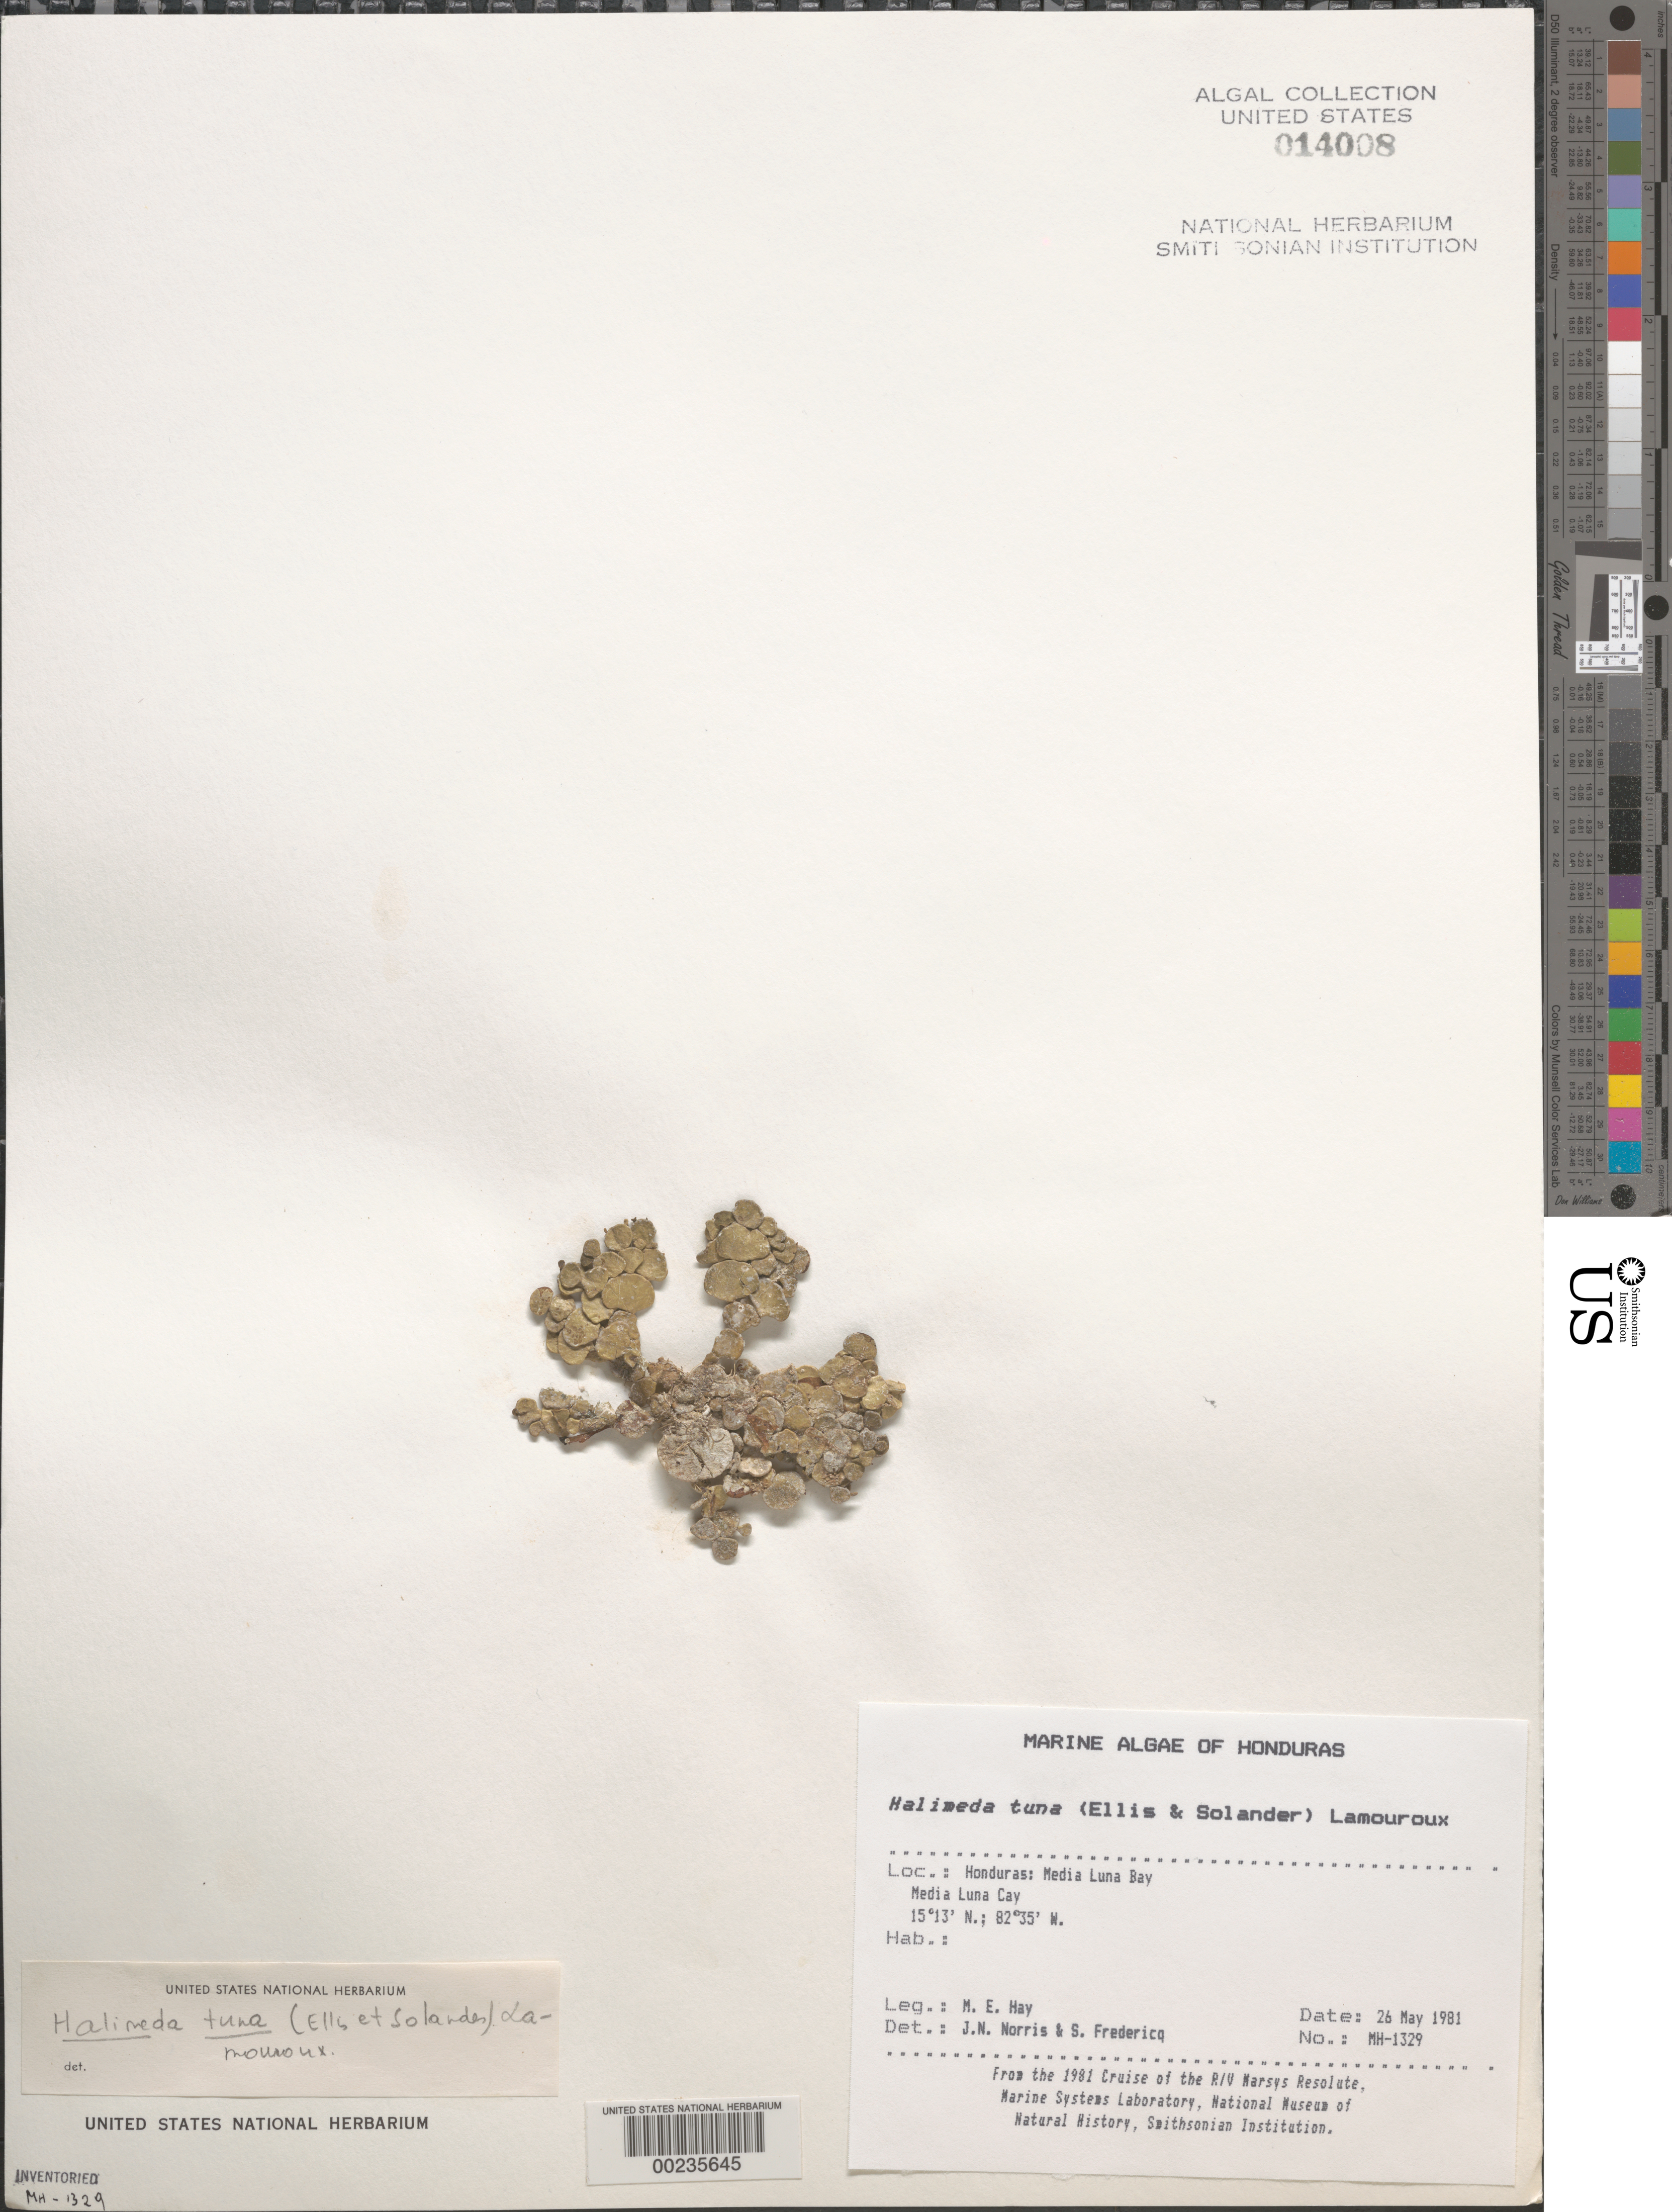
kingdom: Plantae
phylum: Chlorophyta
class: Ulvophyceae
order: Bryopsidales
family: Halimedaceae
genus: Halimeda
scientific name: Halimeda tuna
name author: (J. Ellis & Sol.) J.V.Lamouroux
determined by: Norris, J. N.; Fredericq, S.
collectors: M. E. Hay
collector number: MEH-1329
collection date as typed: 26 May 1981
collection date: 1981-05-26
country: Honduras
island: Media Luna Cay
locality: Media Luna Bay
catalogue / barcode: US 14008